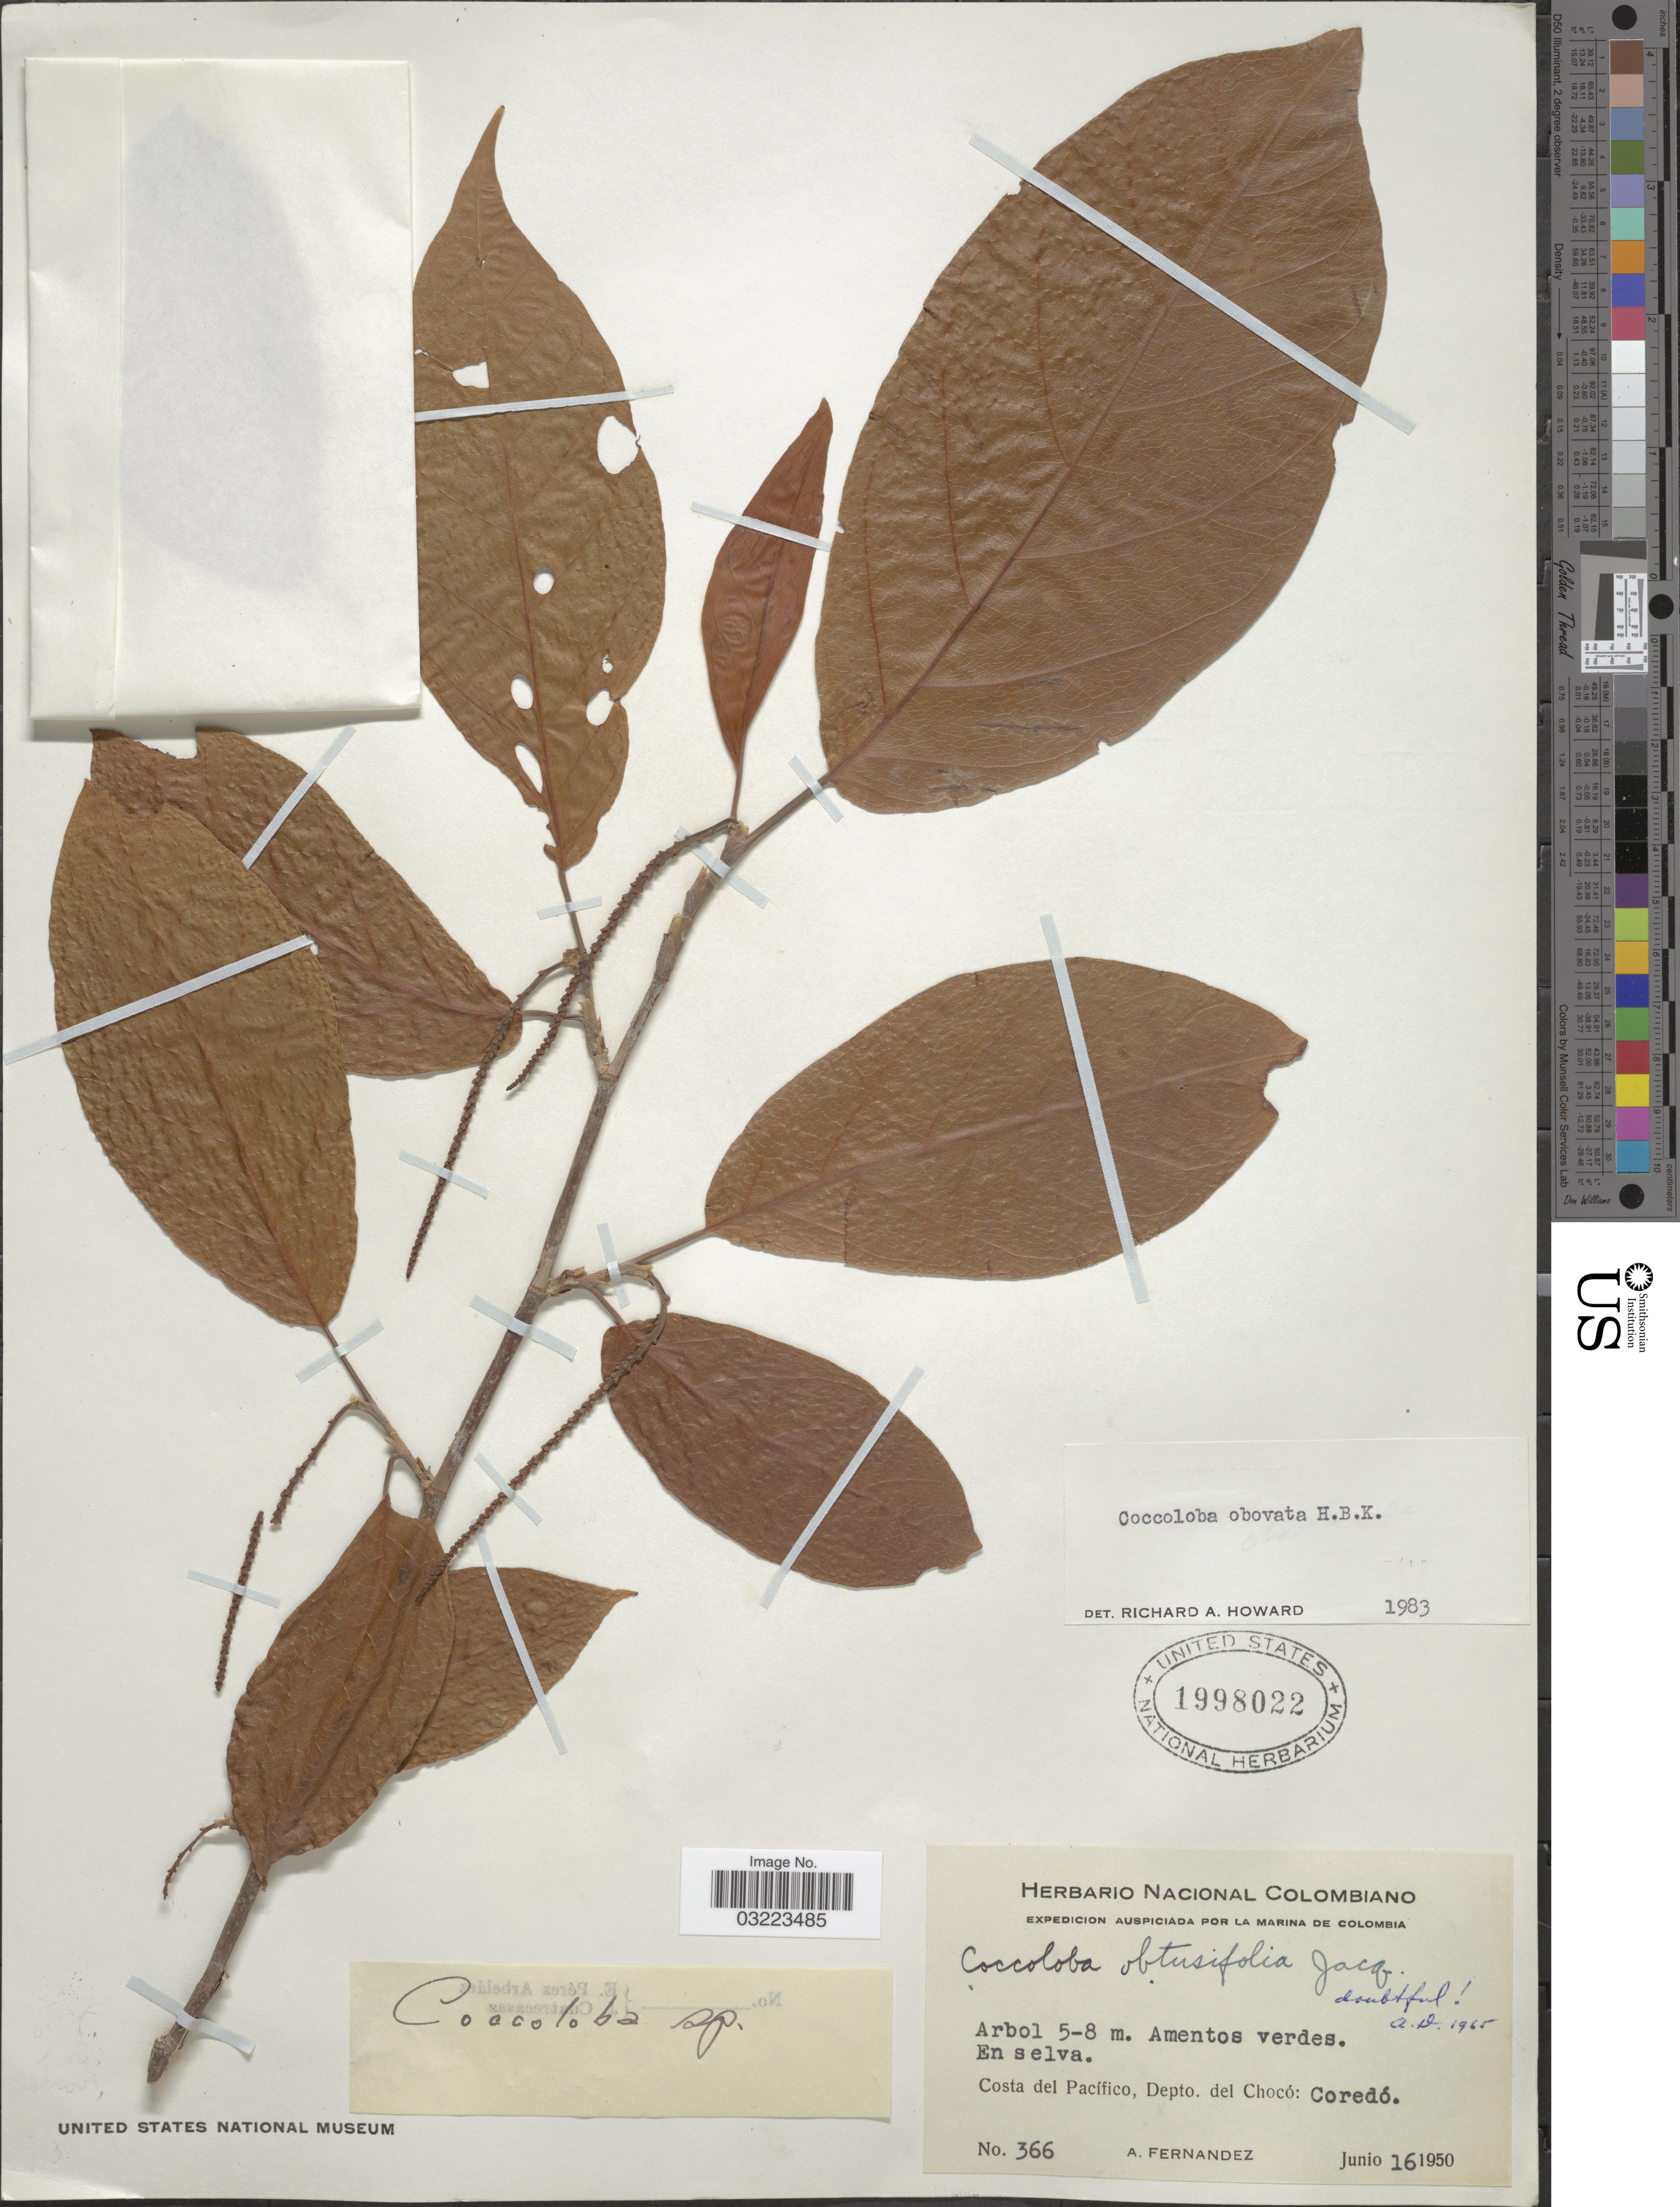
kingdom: Plantae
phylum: Tracheophyta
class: Magnoliopsida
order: Caryophyllales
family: Polygonaceae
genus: Coccoloba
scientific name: Coccoloba obovata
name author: Kunth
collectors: A. Fernandez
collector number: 366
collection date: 1950-06-16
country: Colombia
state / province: Chocó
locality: Costa del Pacífico, Depto. del Chocó: Coredó.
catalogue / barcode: US 1998022